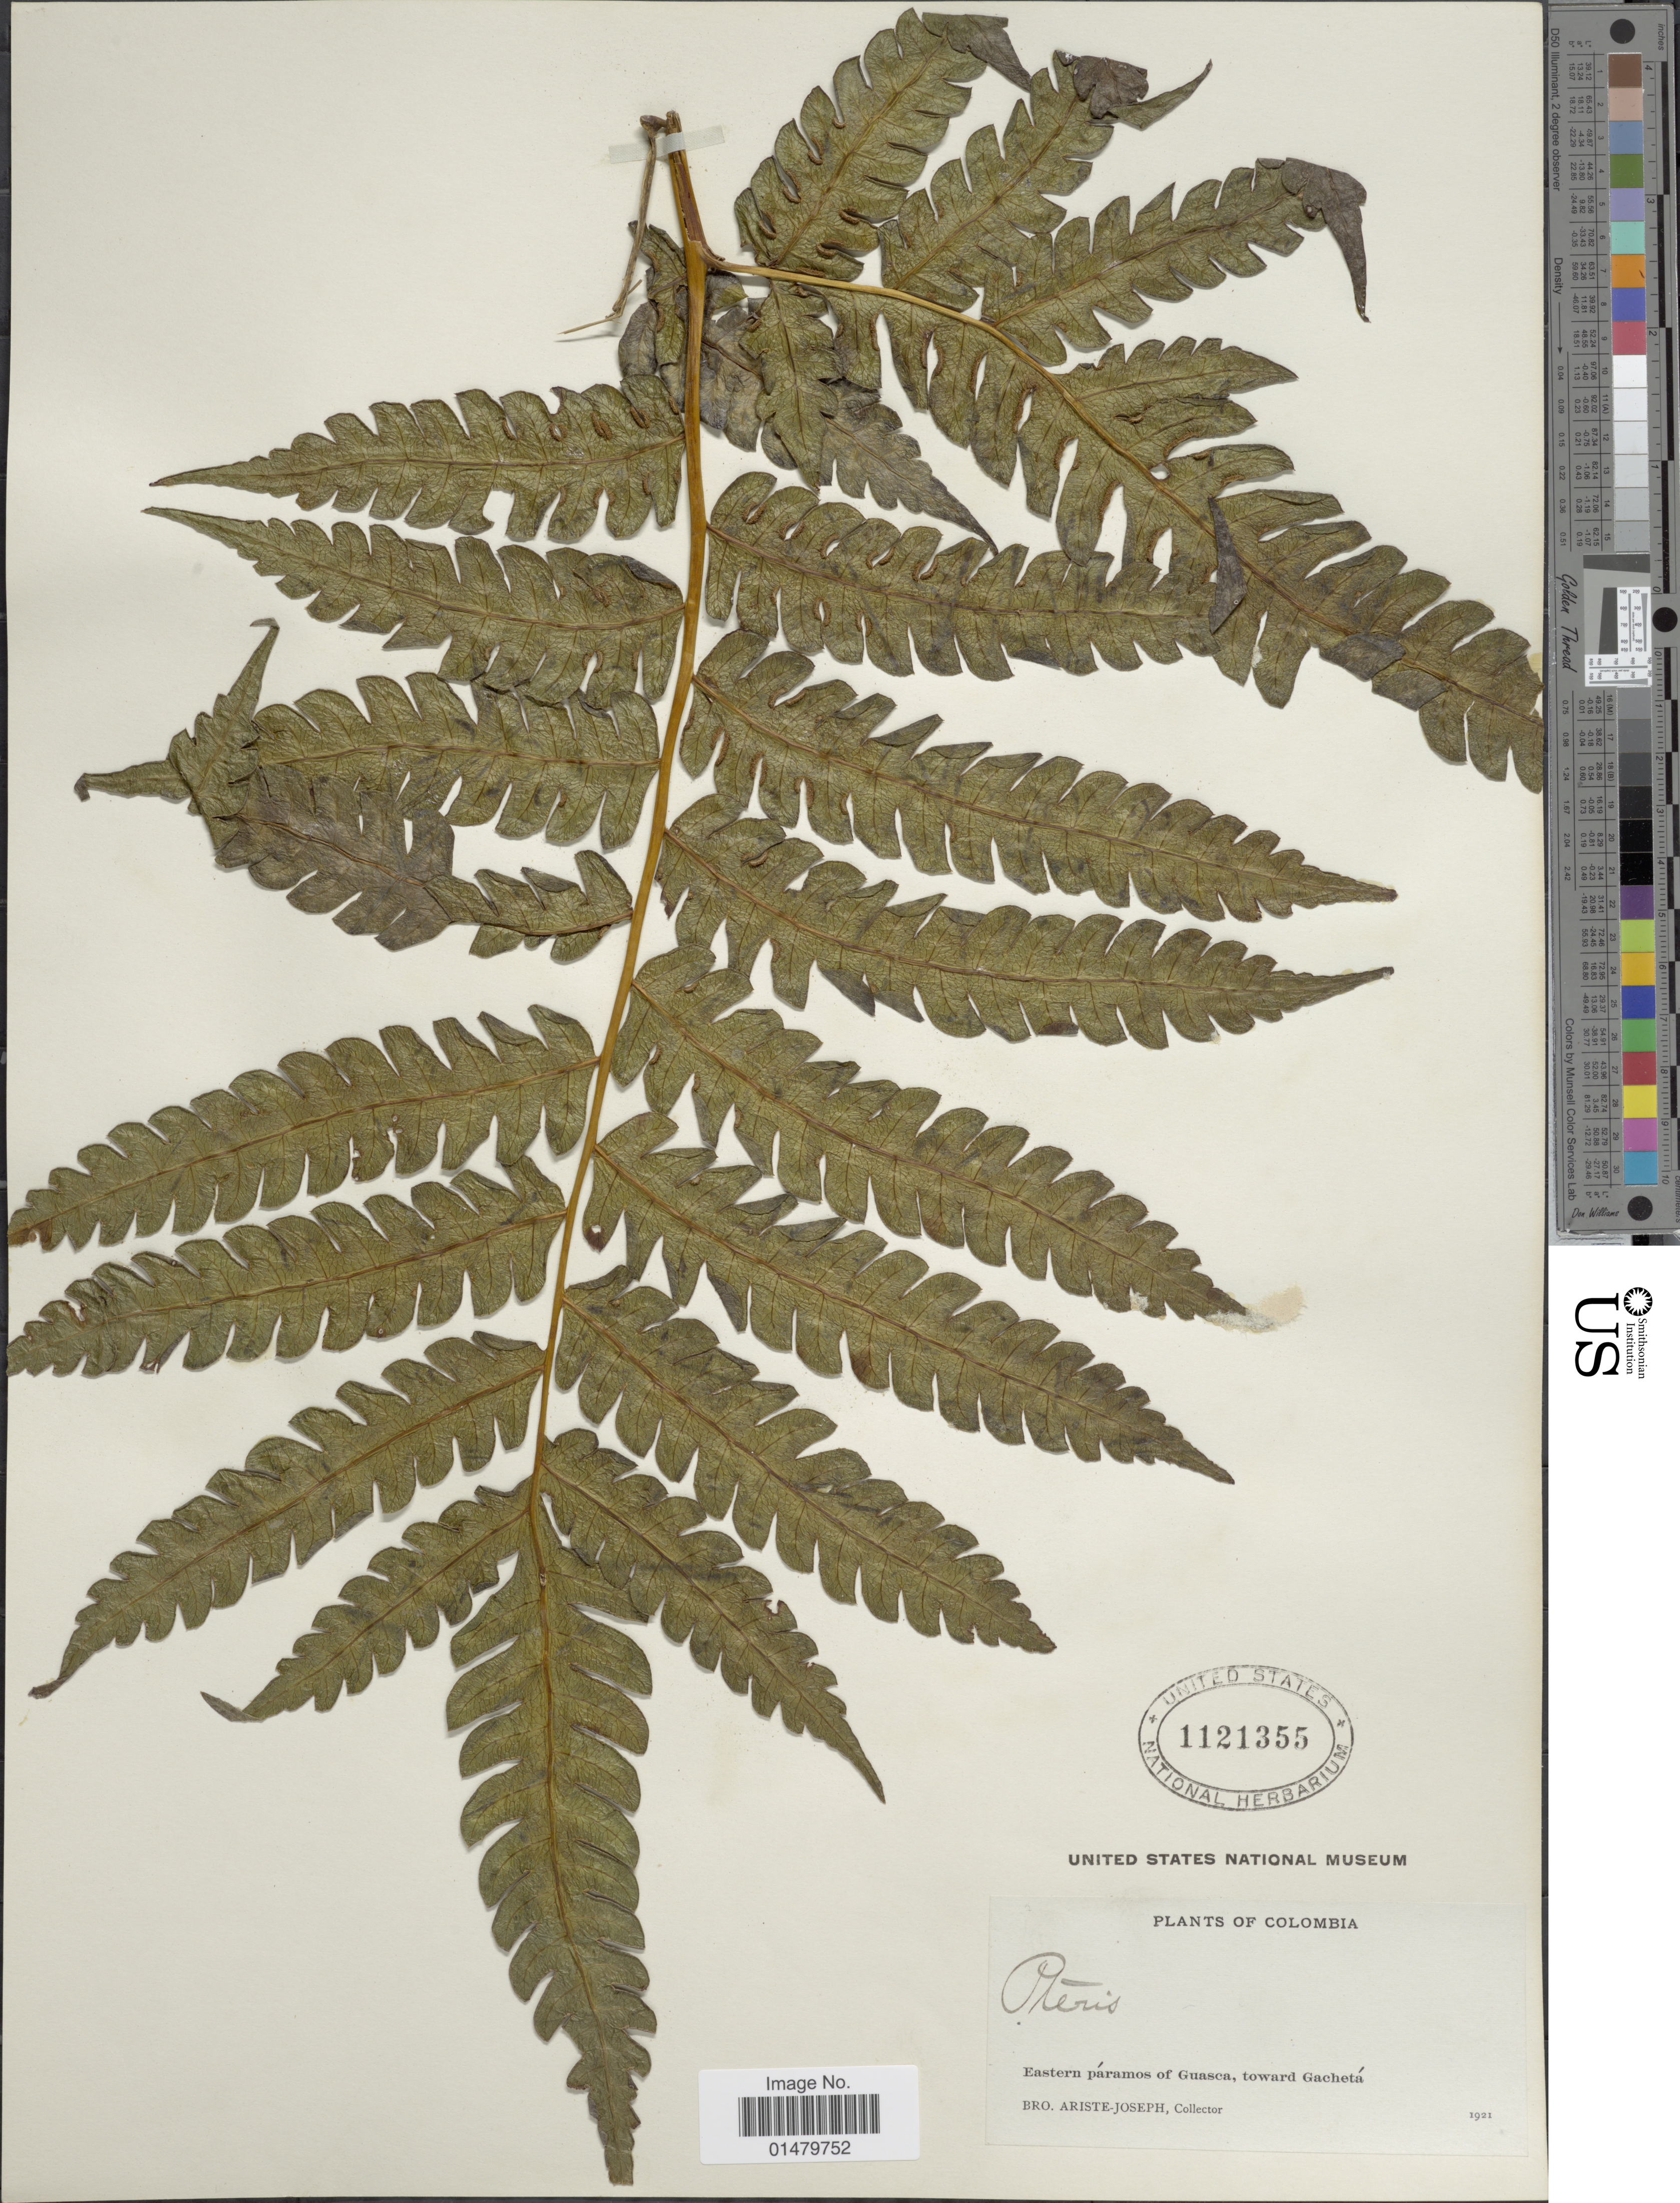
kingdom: Plantae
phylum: Tracheophyta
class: Polypodiopsida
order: Polypodiales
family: Pteridaceae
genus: Pteris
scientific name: Pteris podophylla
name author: Sw.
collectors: Bro. Ariste-Joseph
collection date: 1921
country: Colombia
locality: Eastern paramos of Guasca, toward Gacheta.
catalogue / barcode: US 1121355